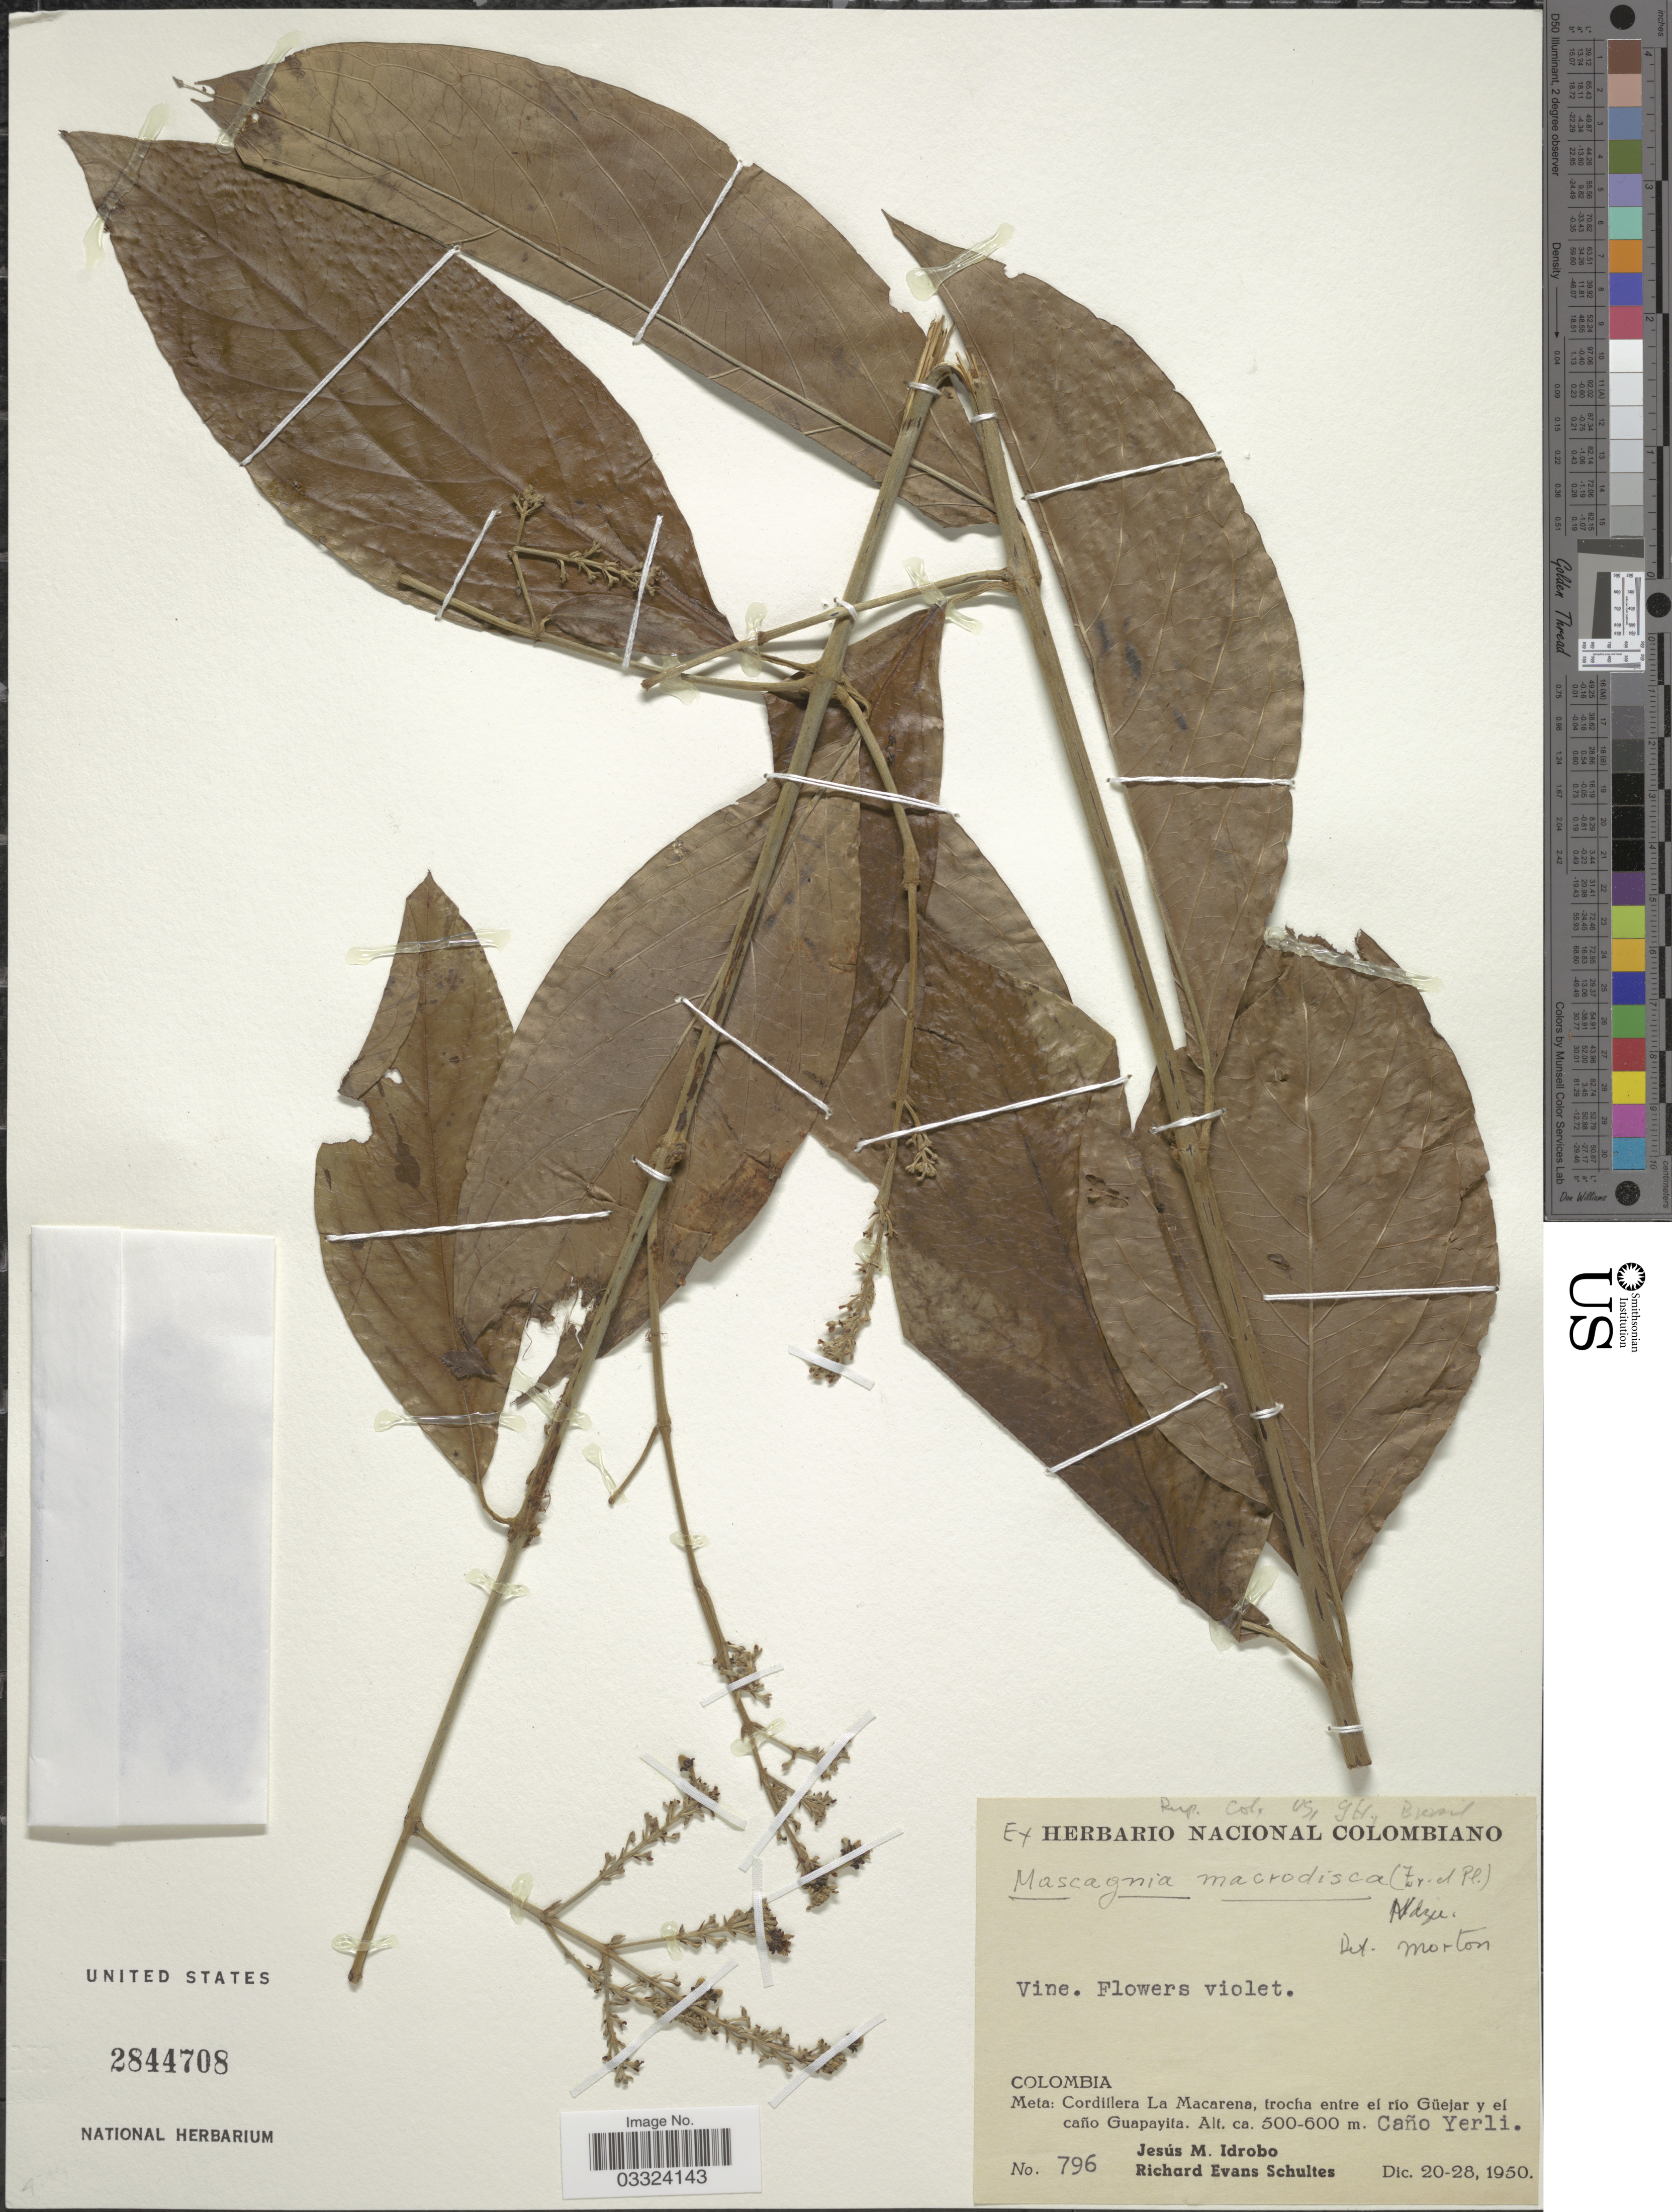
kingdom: Plantae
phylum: Tracheophyta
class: Magnoliopsida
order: Malpighiales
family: Malpighiaceae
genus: Alicia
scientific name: Alicia macrodisca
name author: (Triana & Planch.) W.R. Anderson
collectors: J. M. Idrobo & R. E. Schultes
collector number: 796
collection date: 1950-12-20/1950-12-28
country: Colombia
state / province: Meta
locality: Cordillera La Macarena, trocha entre el rio Güejar y el caño Guapayita. Yerli.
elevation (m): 500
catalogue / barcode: US 2844708